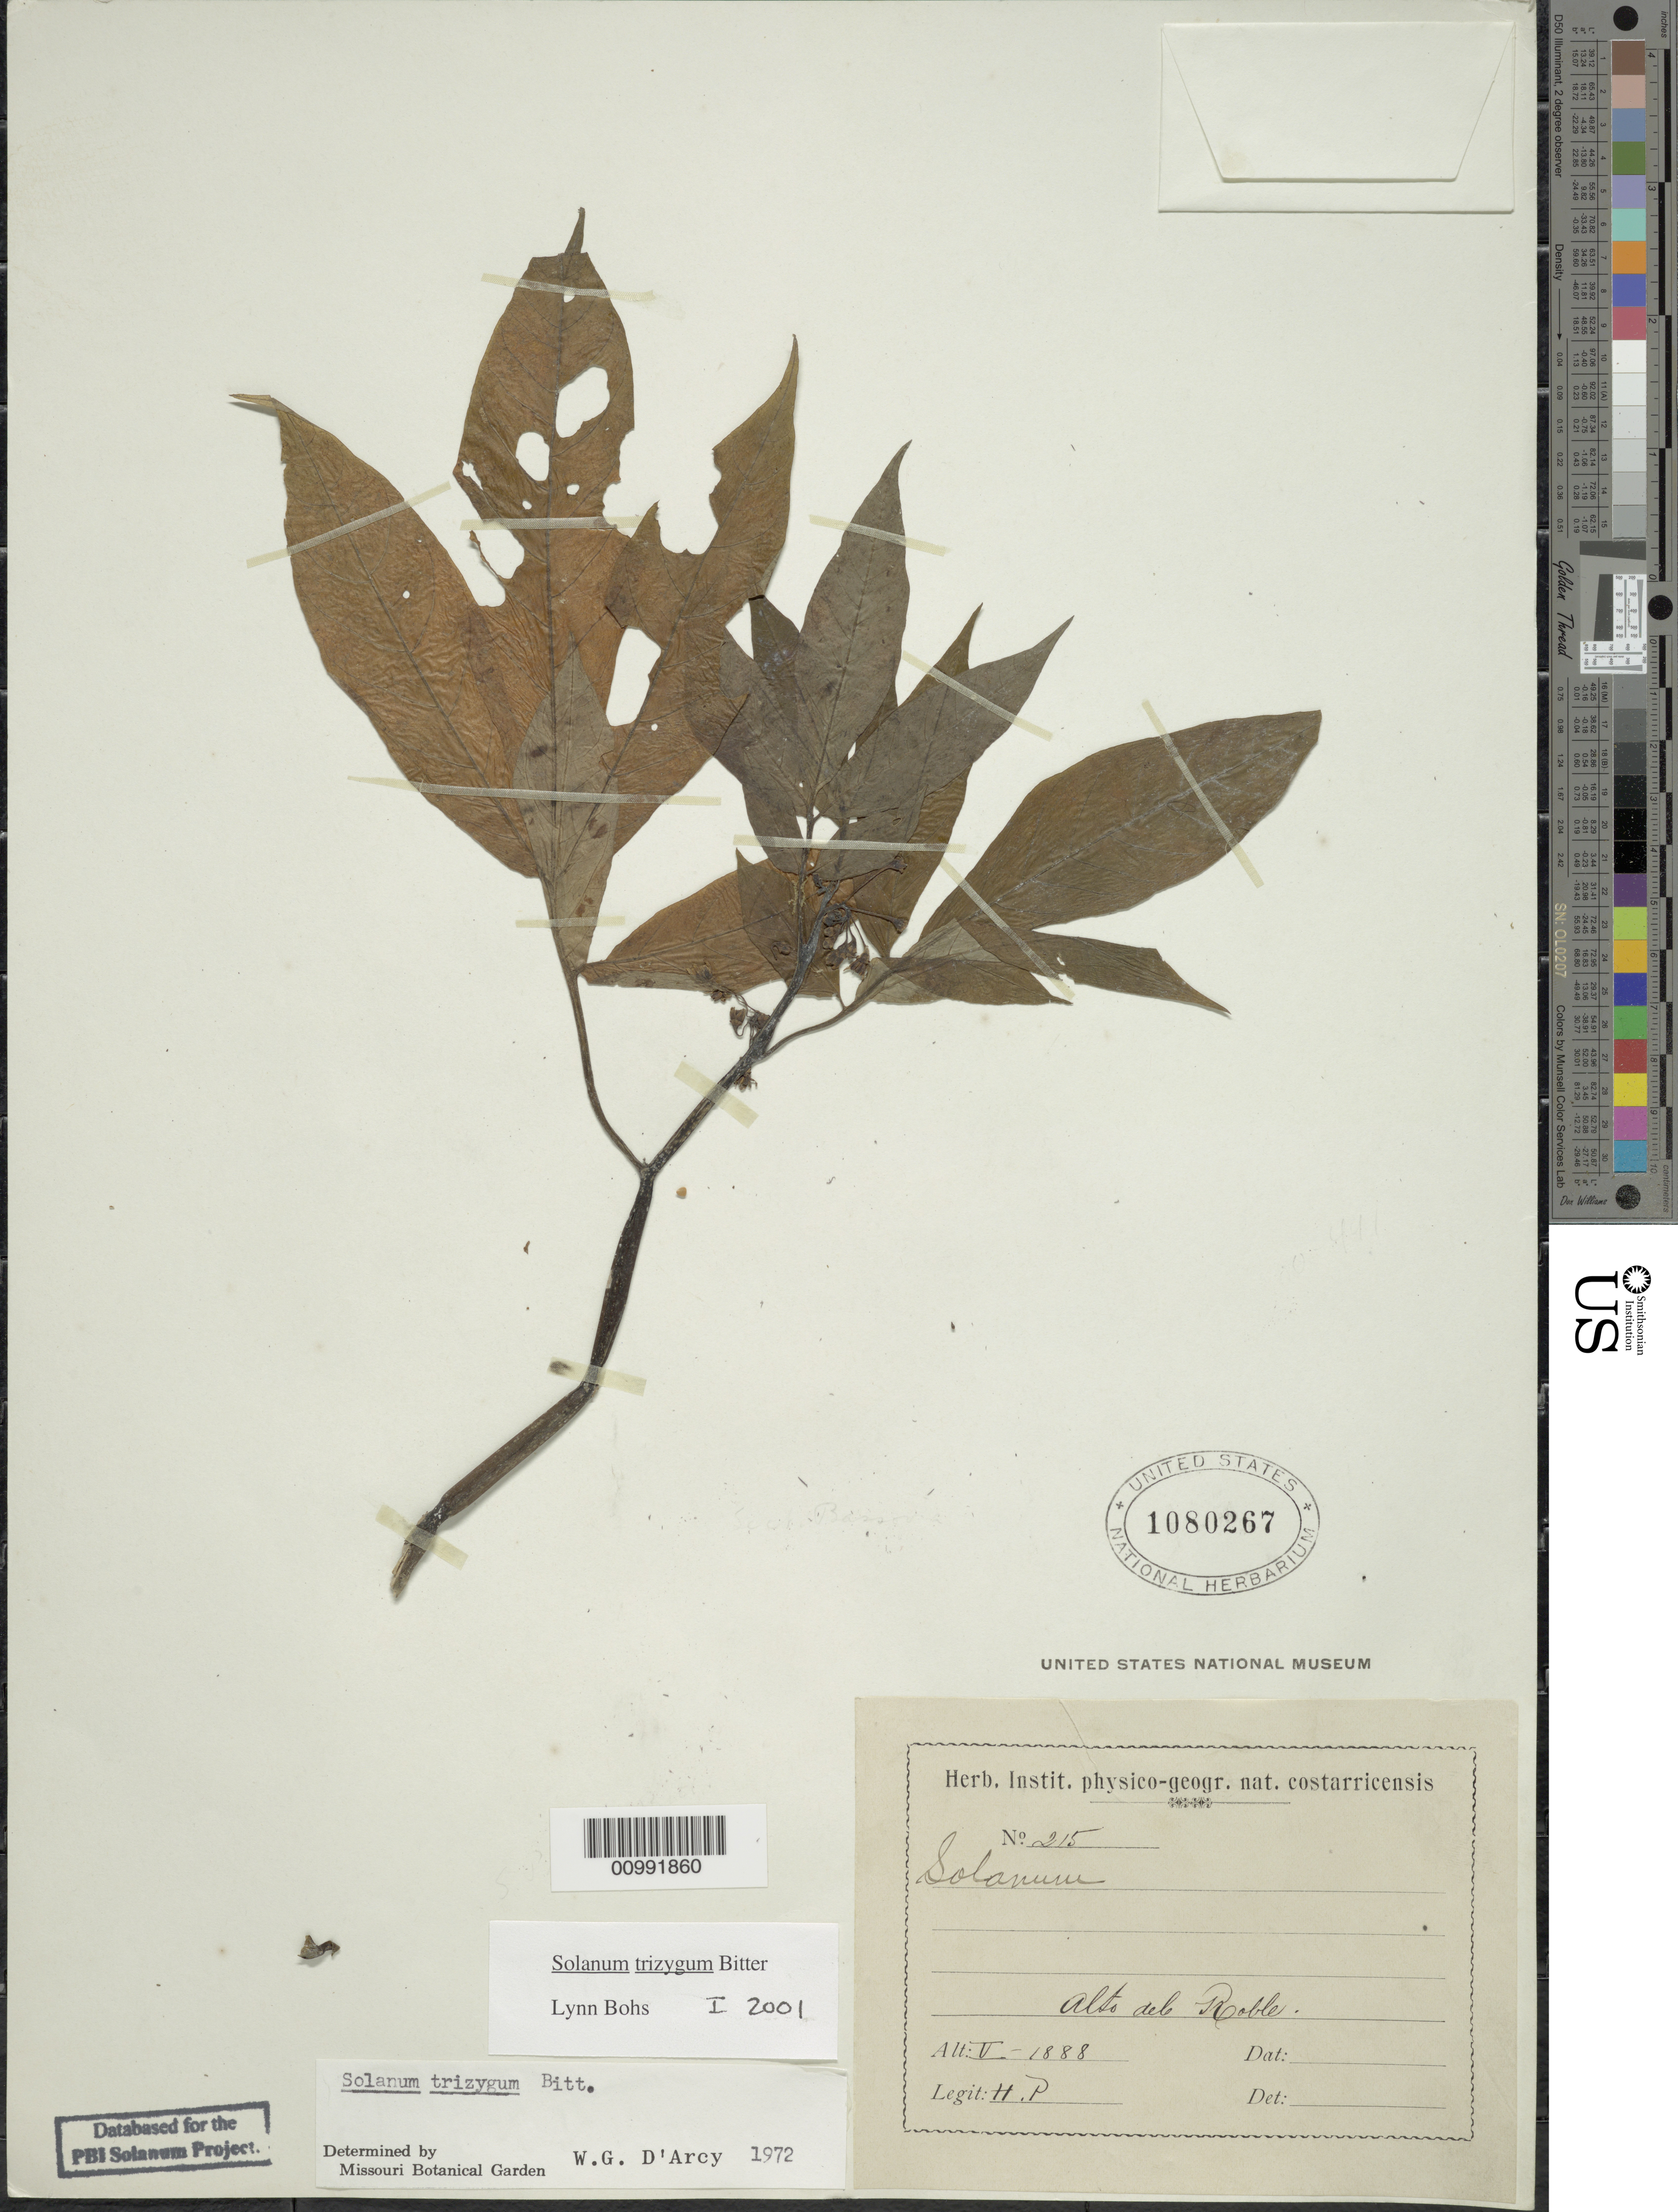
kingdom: Plantae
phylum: Tracheophyta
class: Magnoliopsida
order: Solanales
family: Solanaceae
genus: Solanum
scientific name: Solanum trizygum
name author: Bitter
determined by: Bohs, L. A.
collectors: H. F. Pittier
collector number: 215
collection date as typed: May 1888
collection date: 1888-05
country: Costa Rica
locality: Alto del Roble.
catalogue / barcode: US 1080267